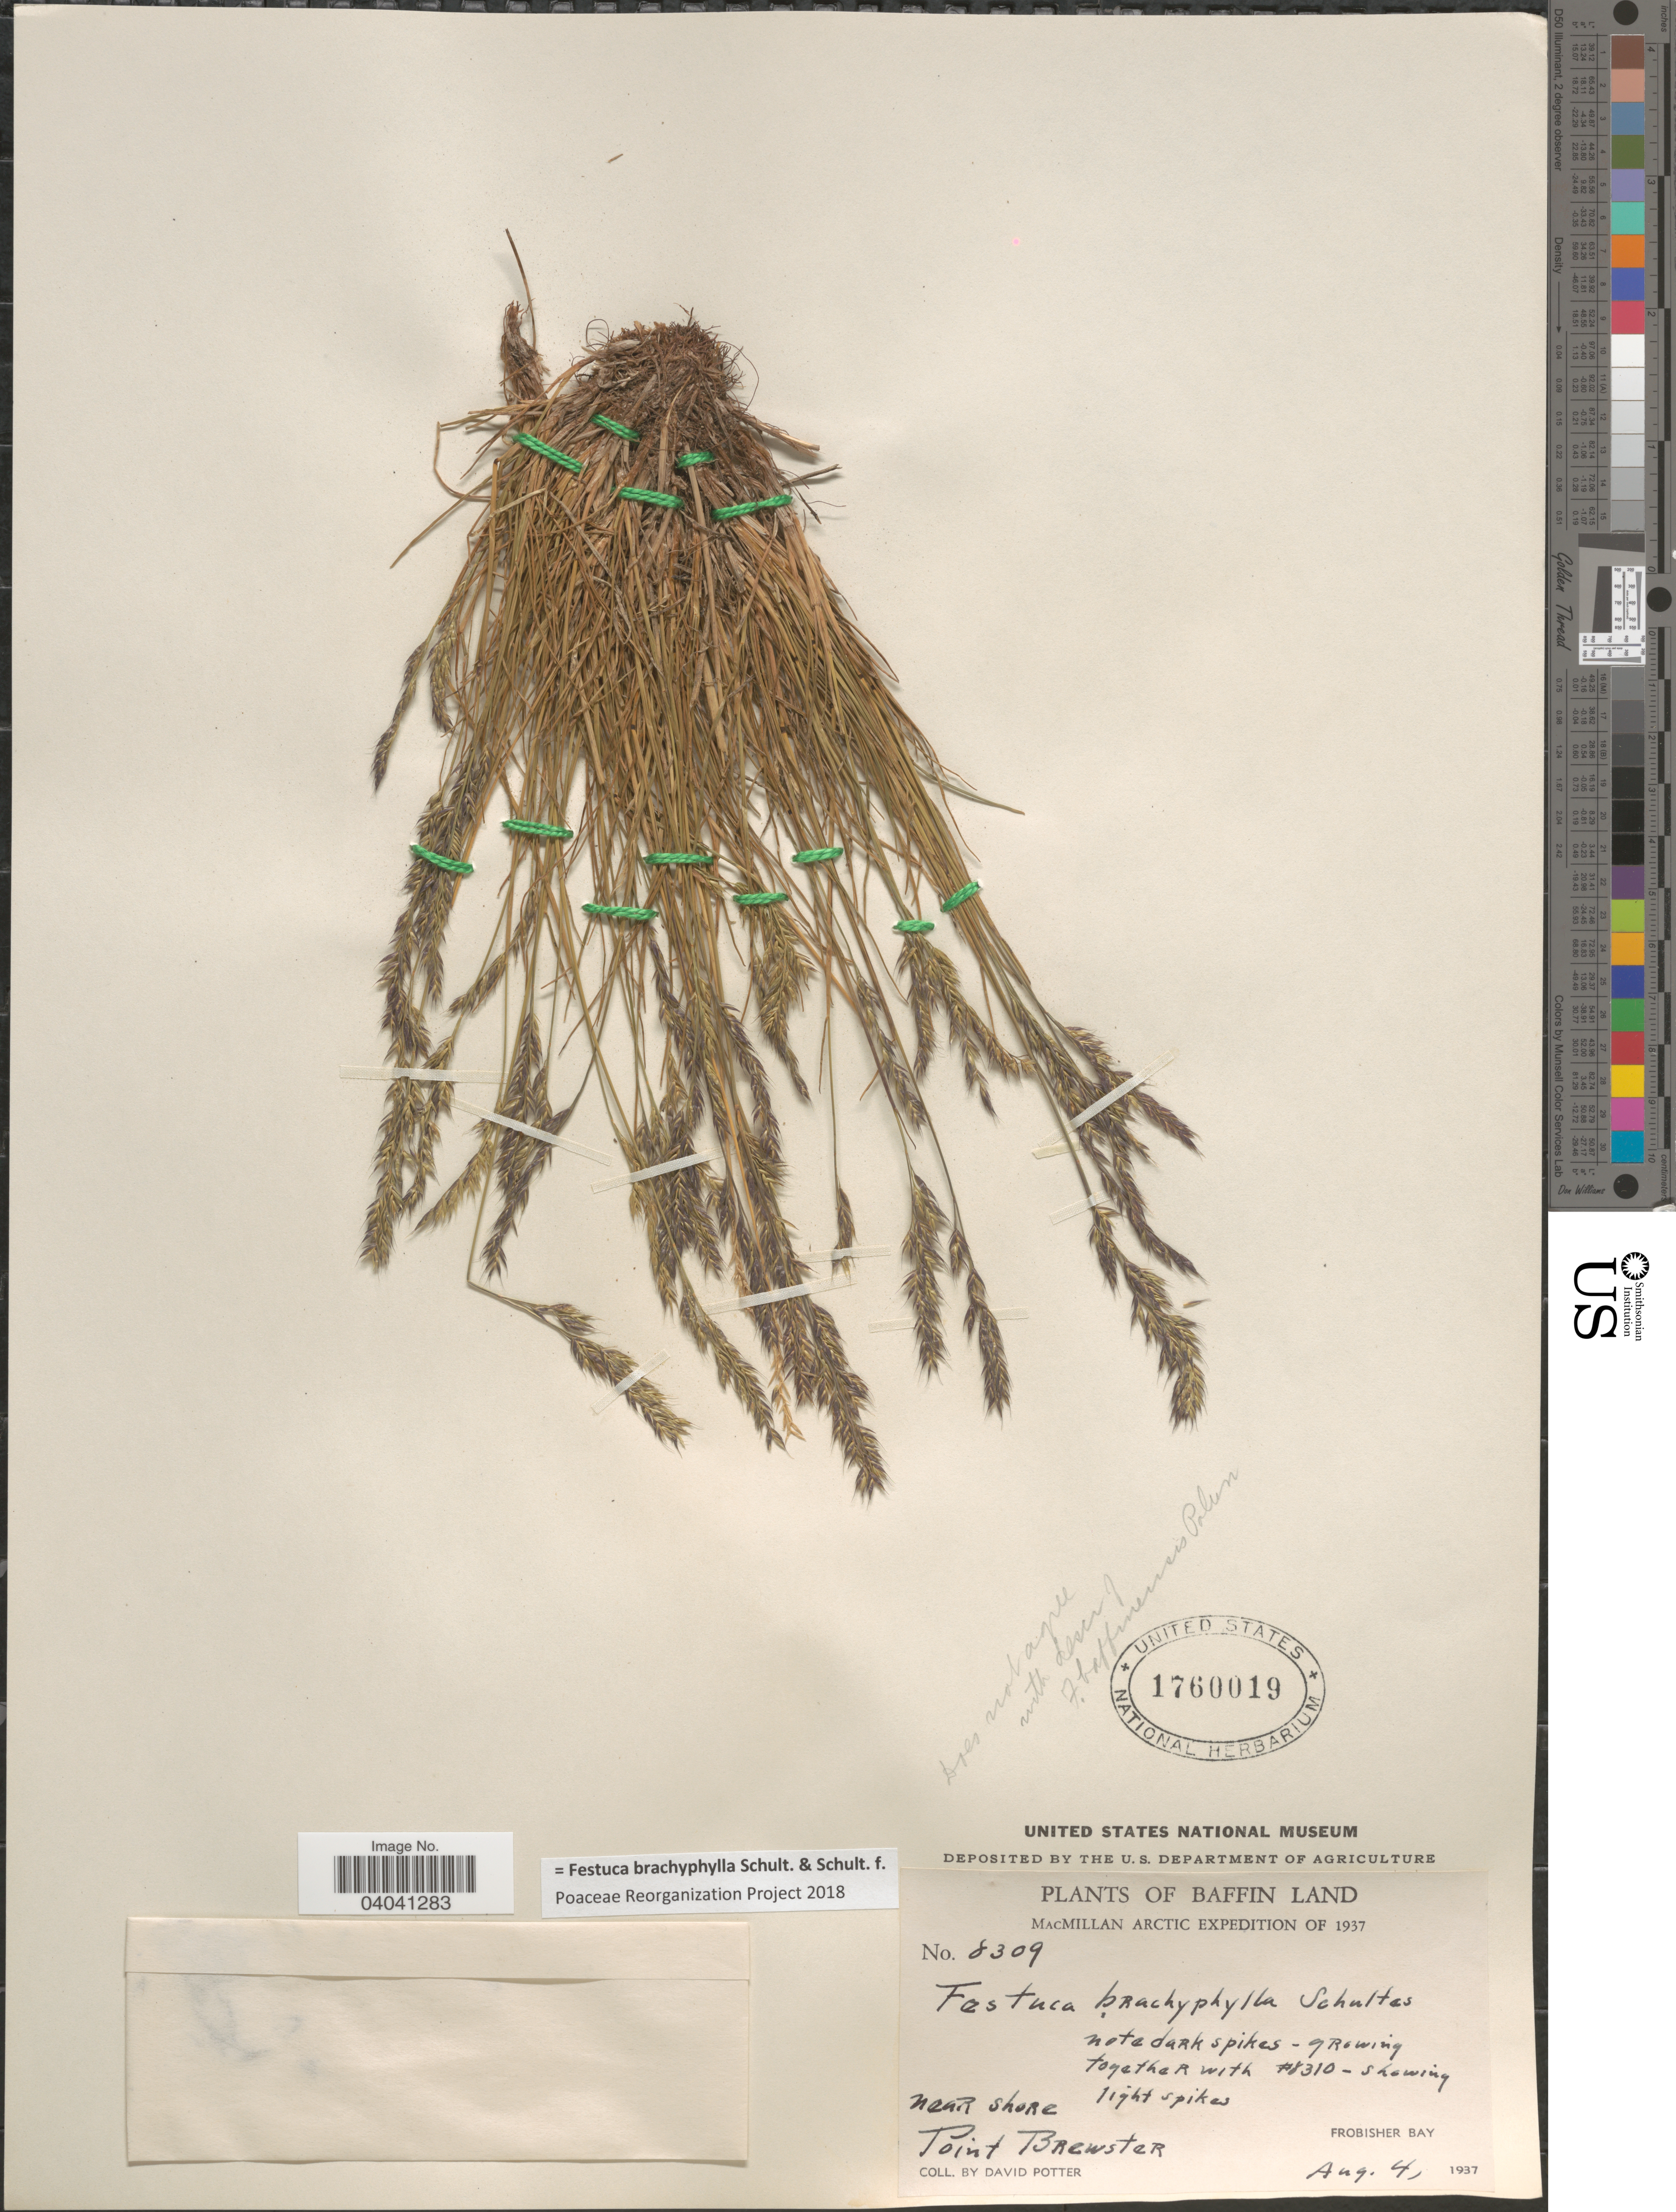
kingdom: Plantae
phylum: Tracheophyta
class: Liliopsida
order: Poales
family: Poaceae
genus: Festuca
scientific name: Festuca brachyphylla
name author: Schult. & Schult. f.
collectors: D. Potter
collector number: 8309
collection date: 1937-08-04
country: Canada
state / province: Nunavut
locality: Baffin Land. Near shore. Point Brewster. Frobisher Bay.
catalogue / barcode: US 1760019